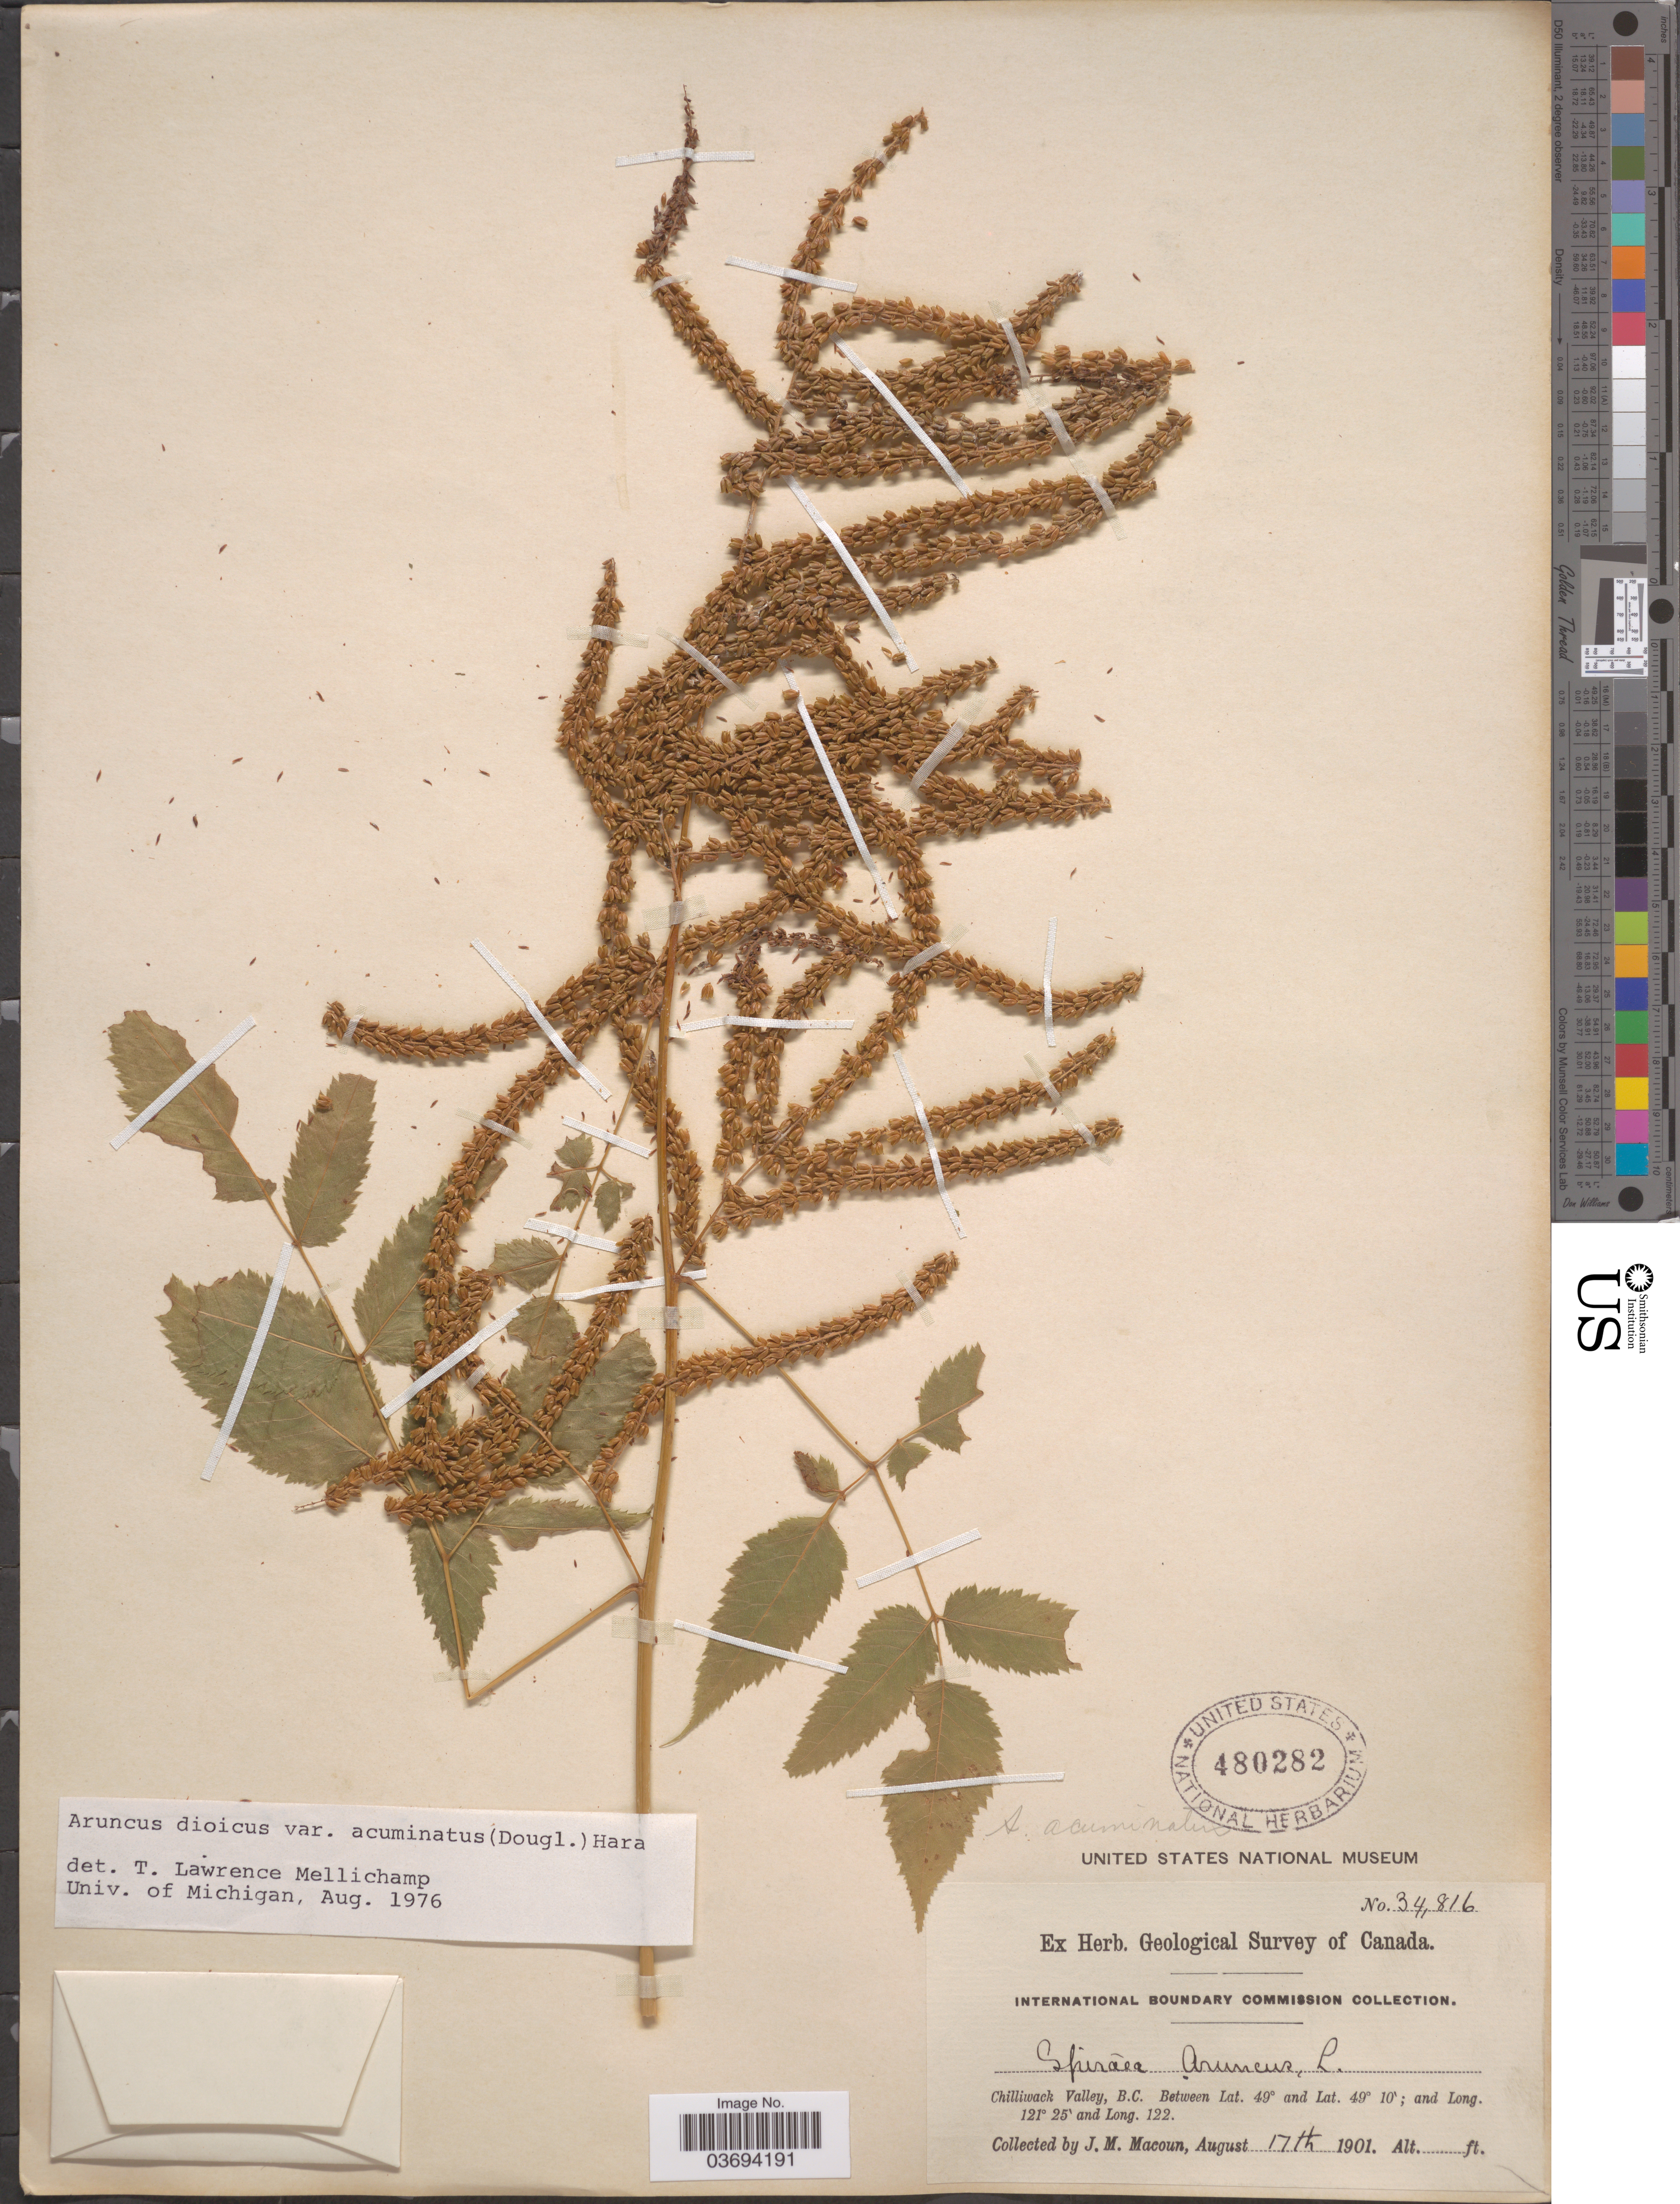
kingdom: Plantae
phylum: Tracheophyta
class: Magnoliopsida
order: Rosales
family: Rosaceae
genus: Aruncus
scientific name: Aruncus dioicus var. acuminatus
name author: (Rydb.) H. Hara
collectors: J. M. Macoun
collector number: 34816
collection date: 1901-08-17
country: Canada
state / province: British Columbia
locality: International Boundary. Chilliwack Valley.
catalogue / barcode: US 480282